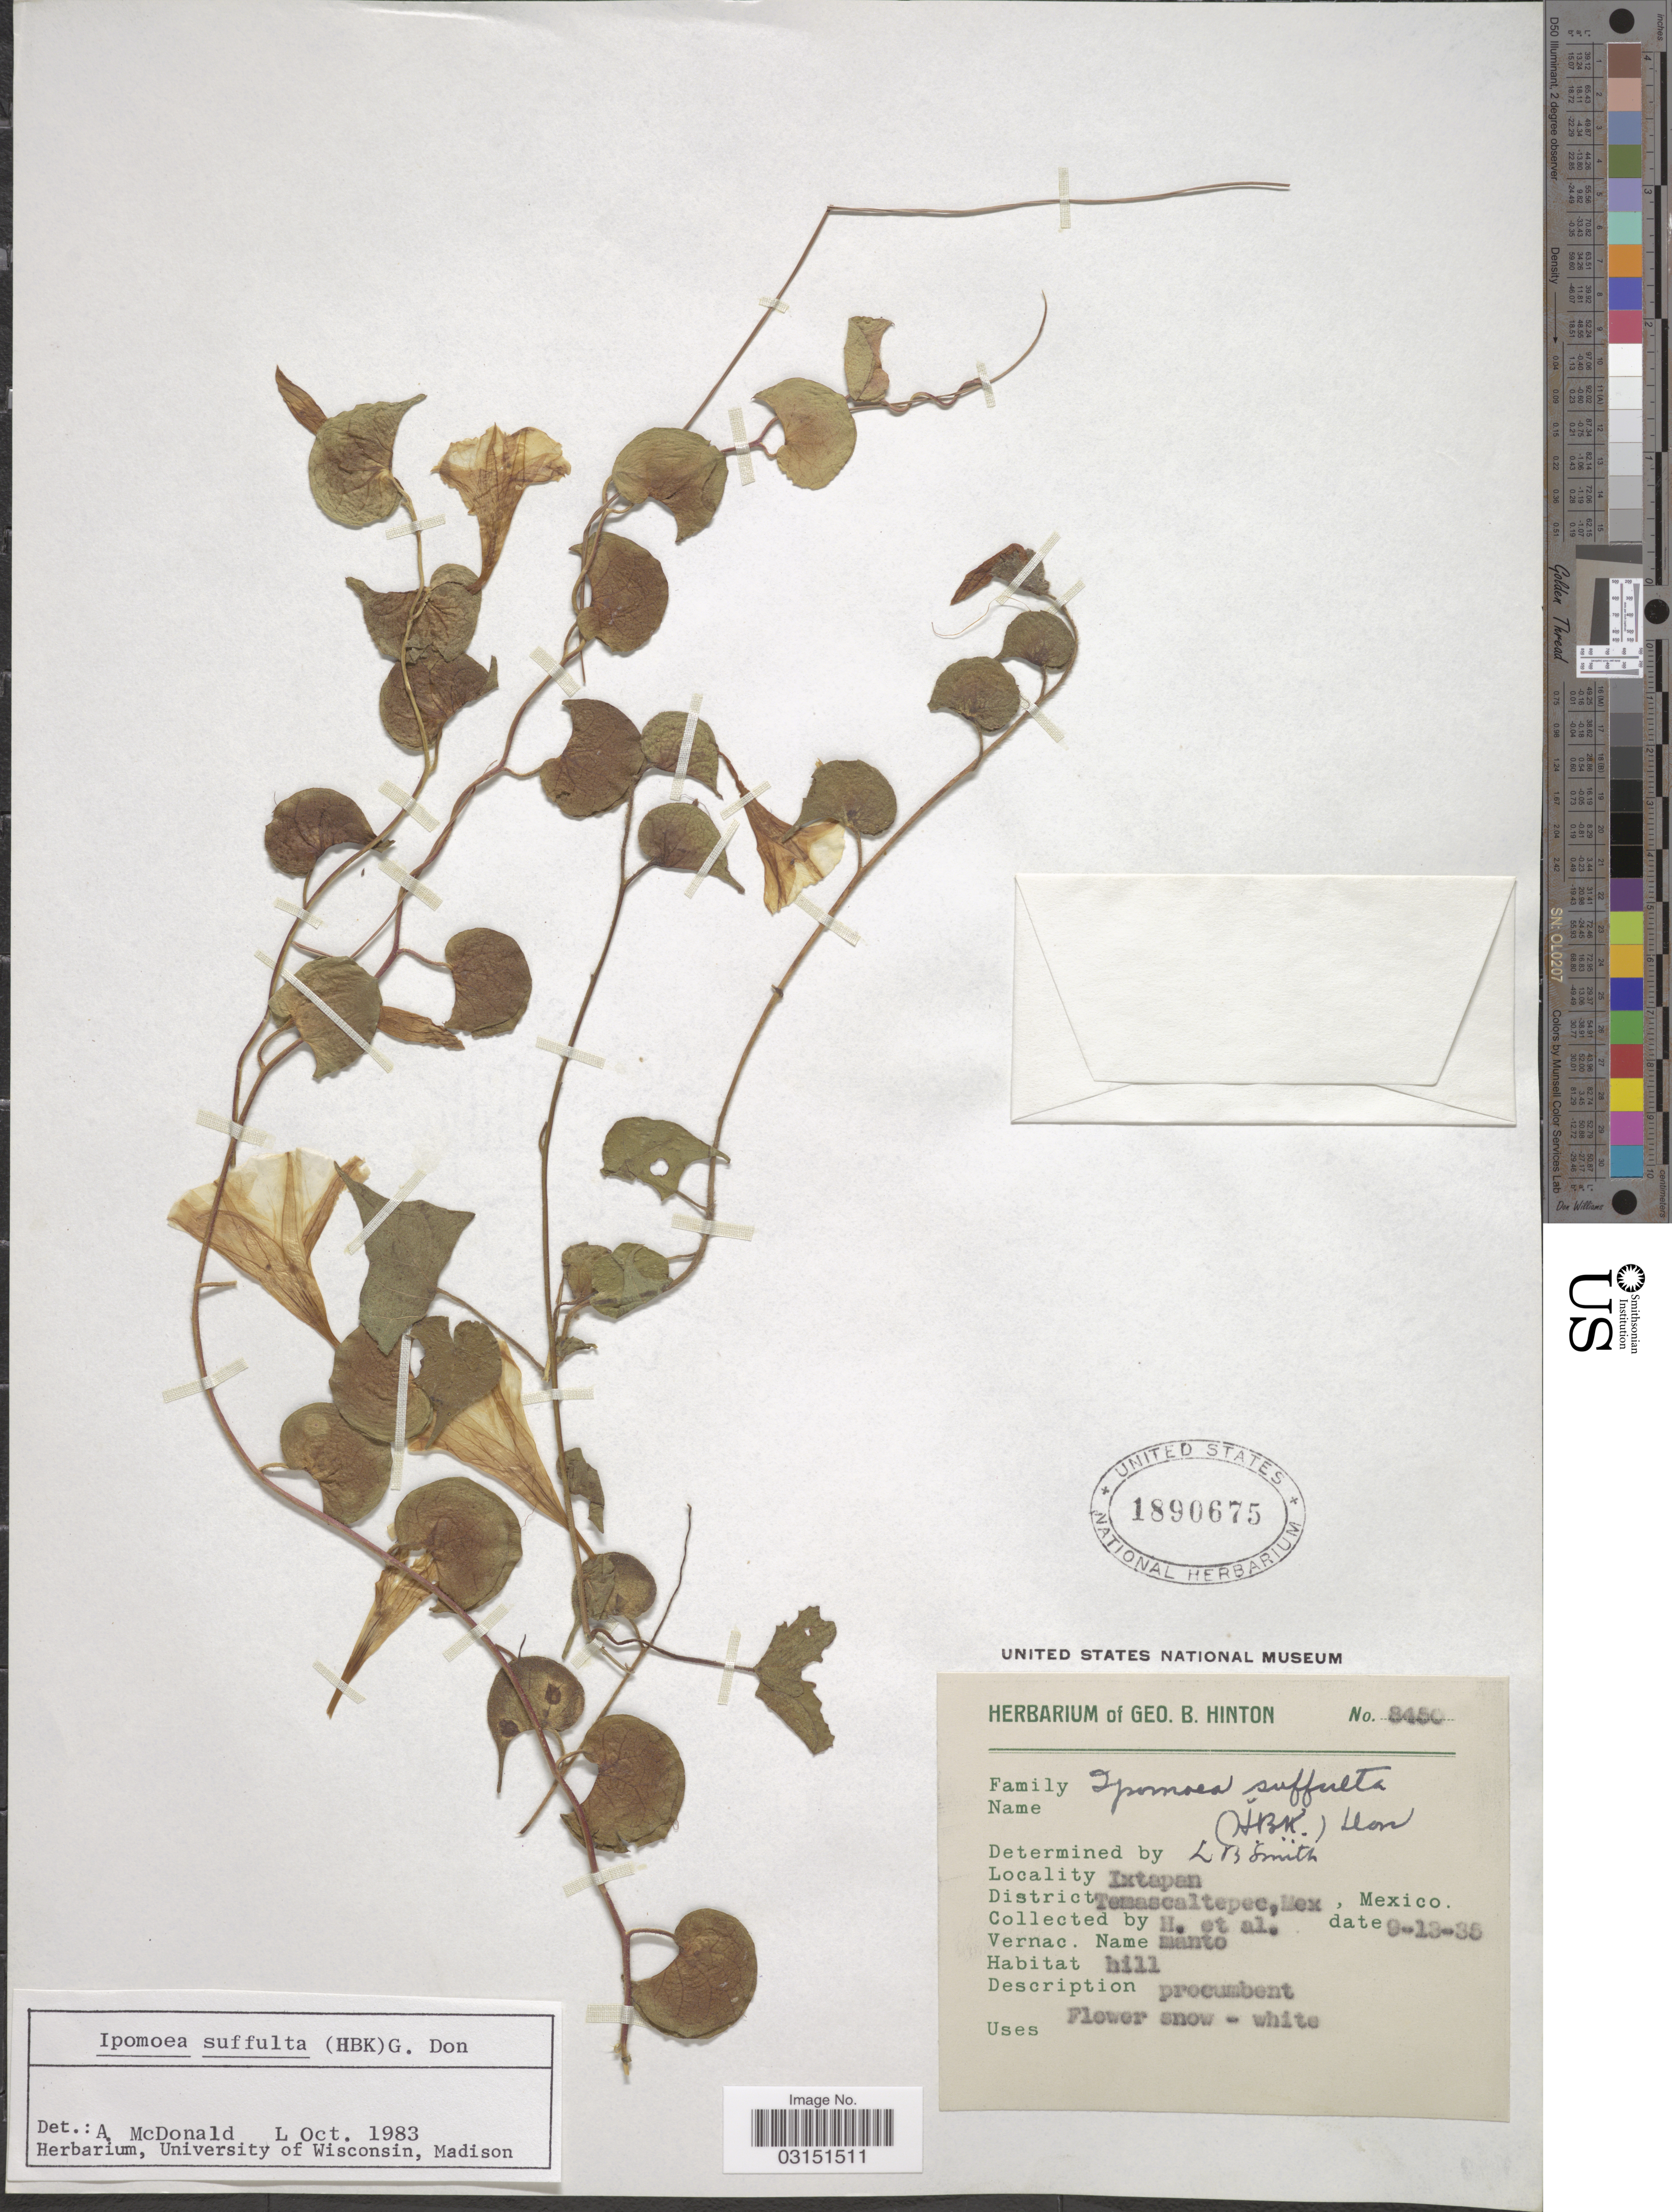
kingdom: Plantae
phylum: Tracheophyta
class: Magnoliopsida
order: Solanales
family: Convolvulaceae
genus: Ipomoea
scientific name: Ipomoea suffulta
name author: (Kunth) G. Don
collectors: G. B. Hinton & et al.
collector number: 8450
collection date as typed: Transcribed d/m/y: 13/9/35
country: Mexico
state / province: México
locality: Ixtapan. District Temascaltepec.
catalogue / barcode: US 1890675